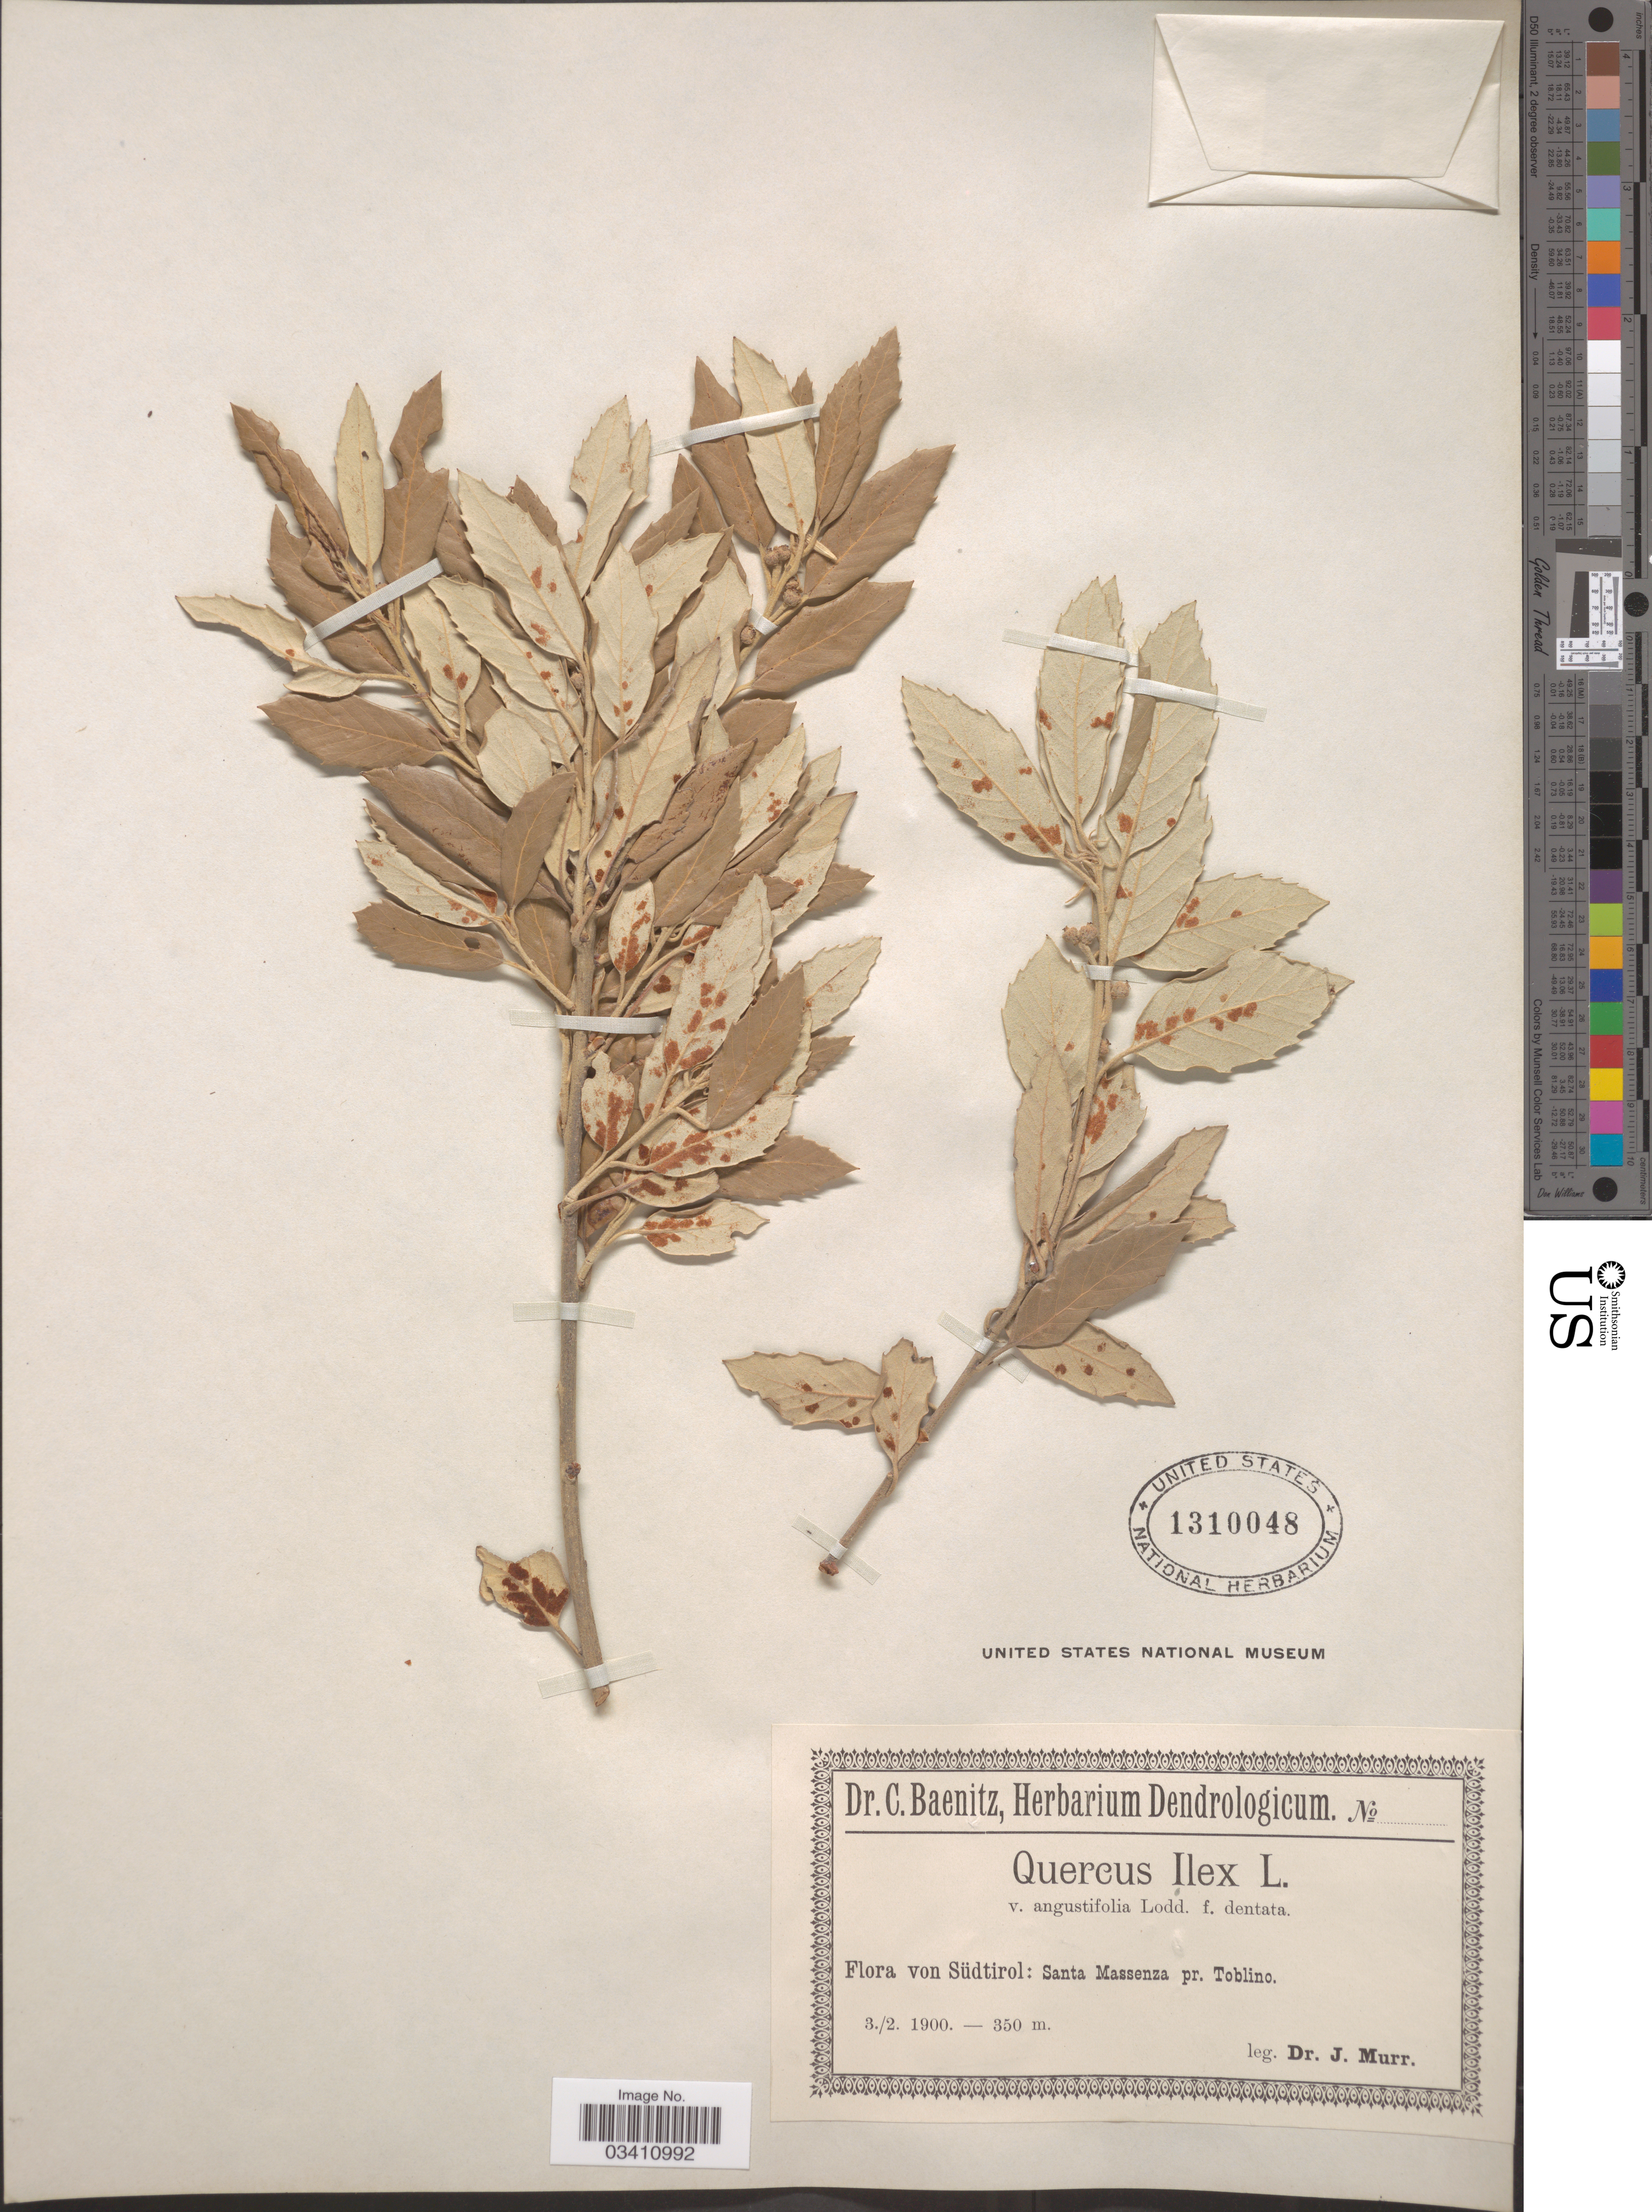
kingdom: Plantae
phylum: Tracheophyta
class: Magnoliopsida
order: Fagales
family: Fagaceae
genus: Quercus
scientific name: Quercus ilex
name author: Lour.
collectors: J. Murr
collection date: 1900-02-03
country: Italy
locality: Von Südtirol: Santa Massenza pr. Toblino.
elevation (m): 350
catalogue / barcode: US 1310048